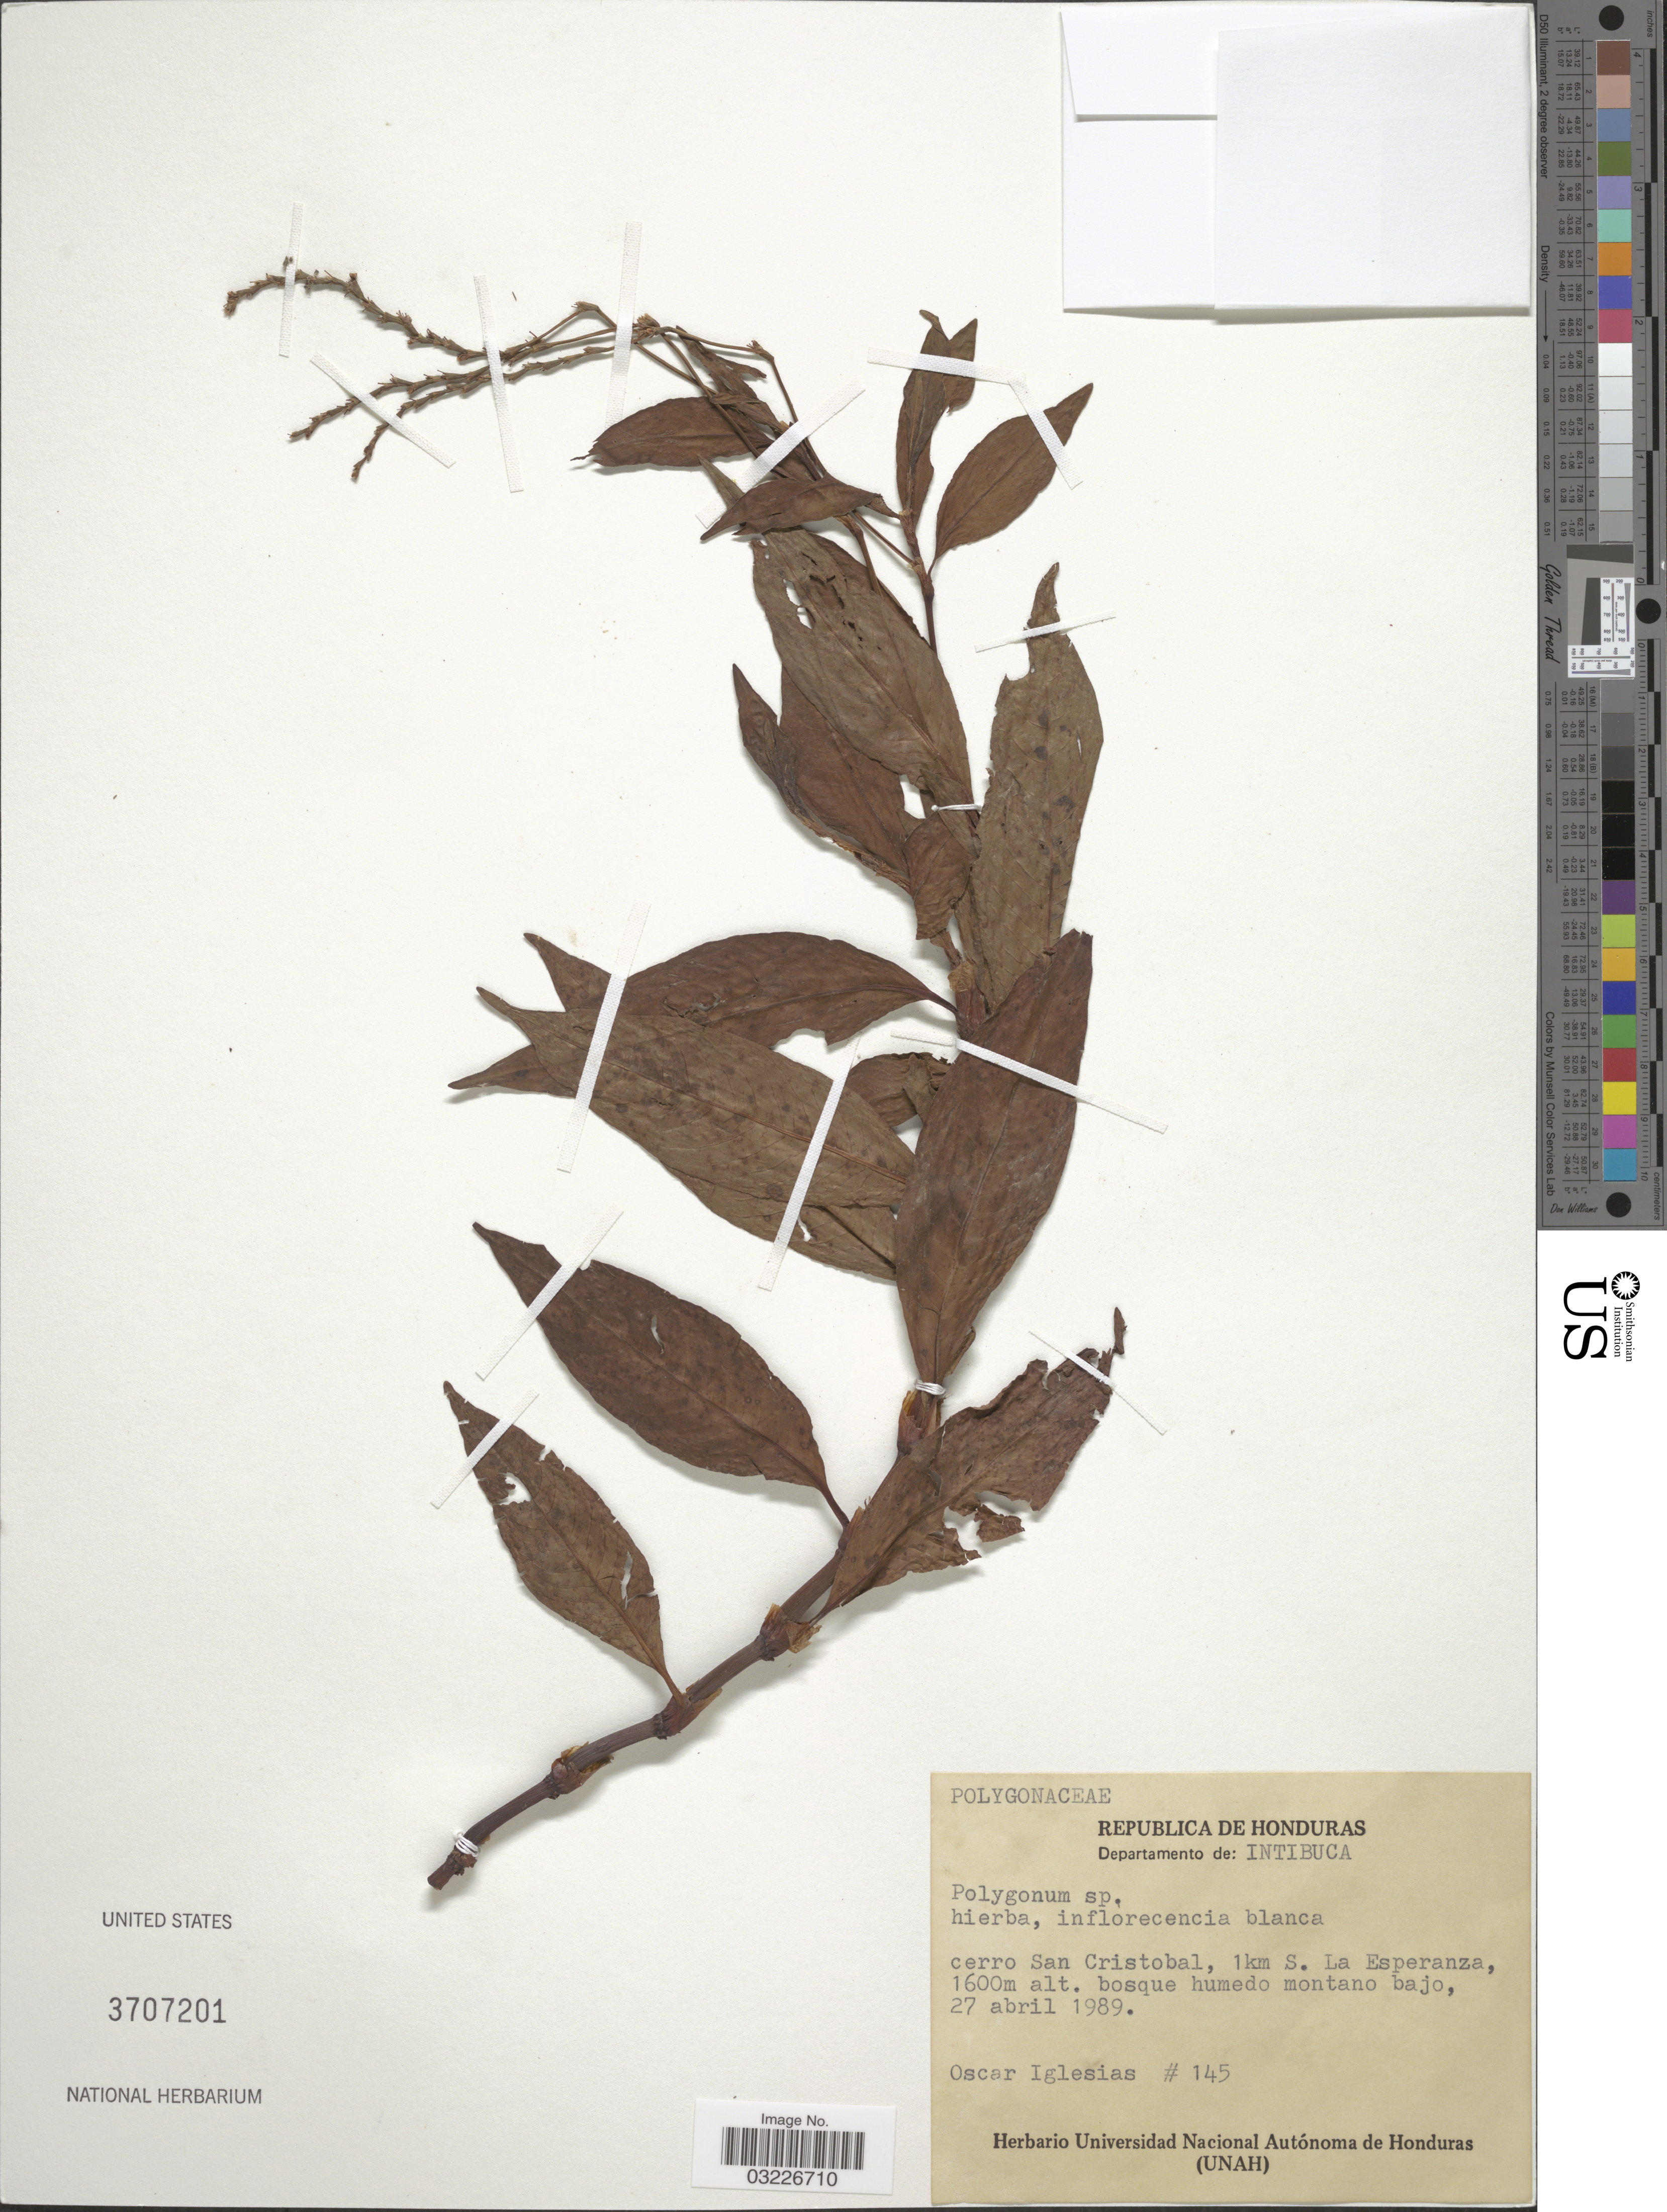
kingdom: Plantae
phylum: Tracheophyta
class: Magnoliopsida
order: Caryophyllales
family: Polygonaceae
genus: Polygonum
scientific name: Polygonum sp.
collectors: O. Iglesias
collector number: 145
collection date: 1989-04-27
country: Honduras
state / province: Intibuca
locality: Departamento de: Intibuca. Cerro San Cristobal, 1km S. La Esperanza.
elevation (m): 1600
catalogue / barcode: US 3707201